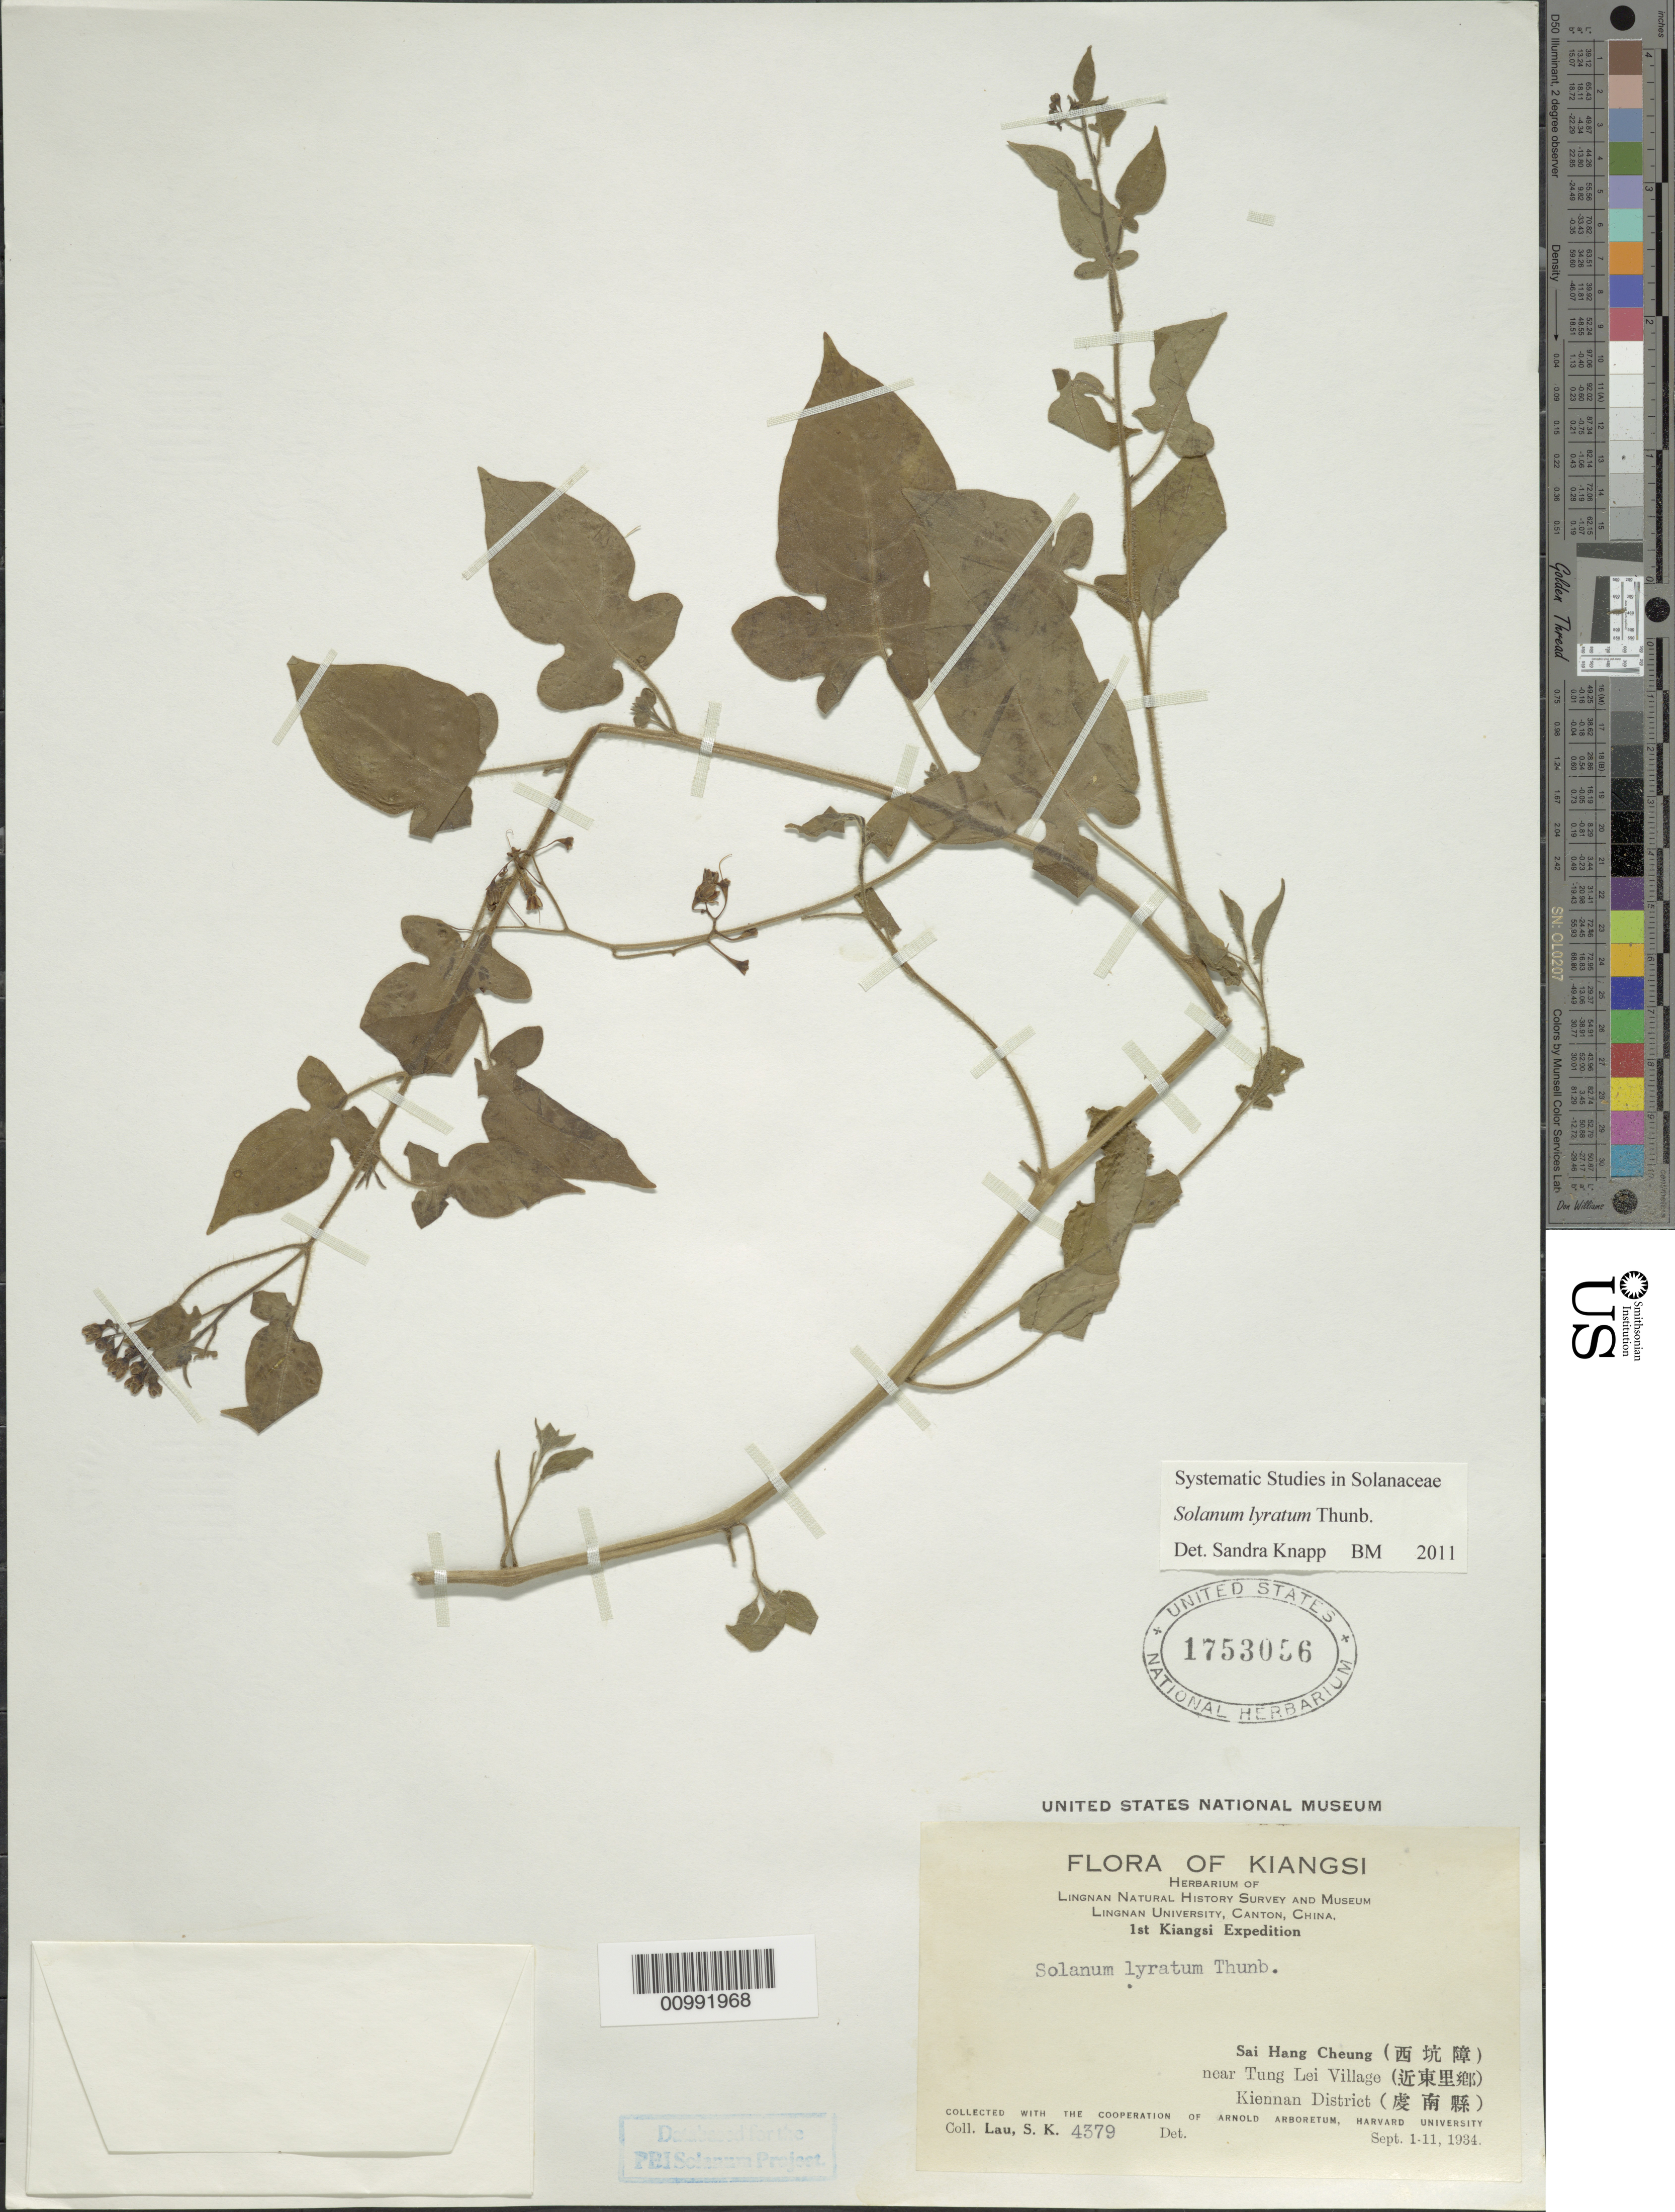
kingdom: Plantae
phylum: Tracheophyta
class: Magnoliopsida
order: Solanales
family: Solanaceae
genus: Solanum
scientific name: Solanum lyratum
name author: Thunb.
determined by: Knapp, S. D.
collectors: S. K. Lau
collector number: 4379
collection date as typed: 1 Sep 1934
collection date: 1934-09-01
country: China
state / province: Jiangxi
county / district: Kiennan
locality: near Tung Lei Village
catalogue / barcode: US 1753056